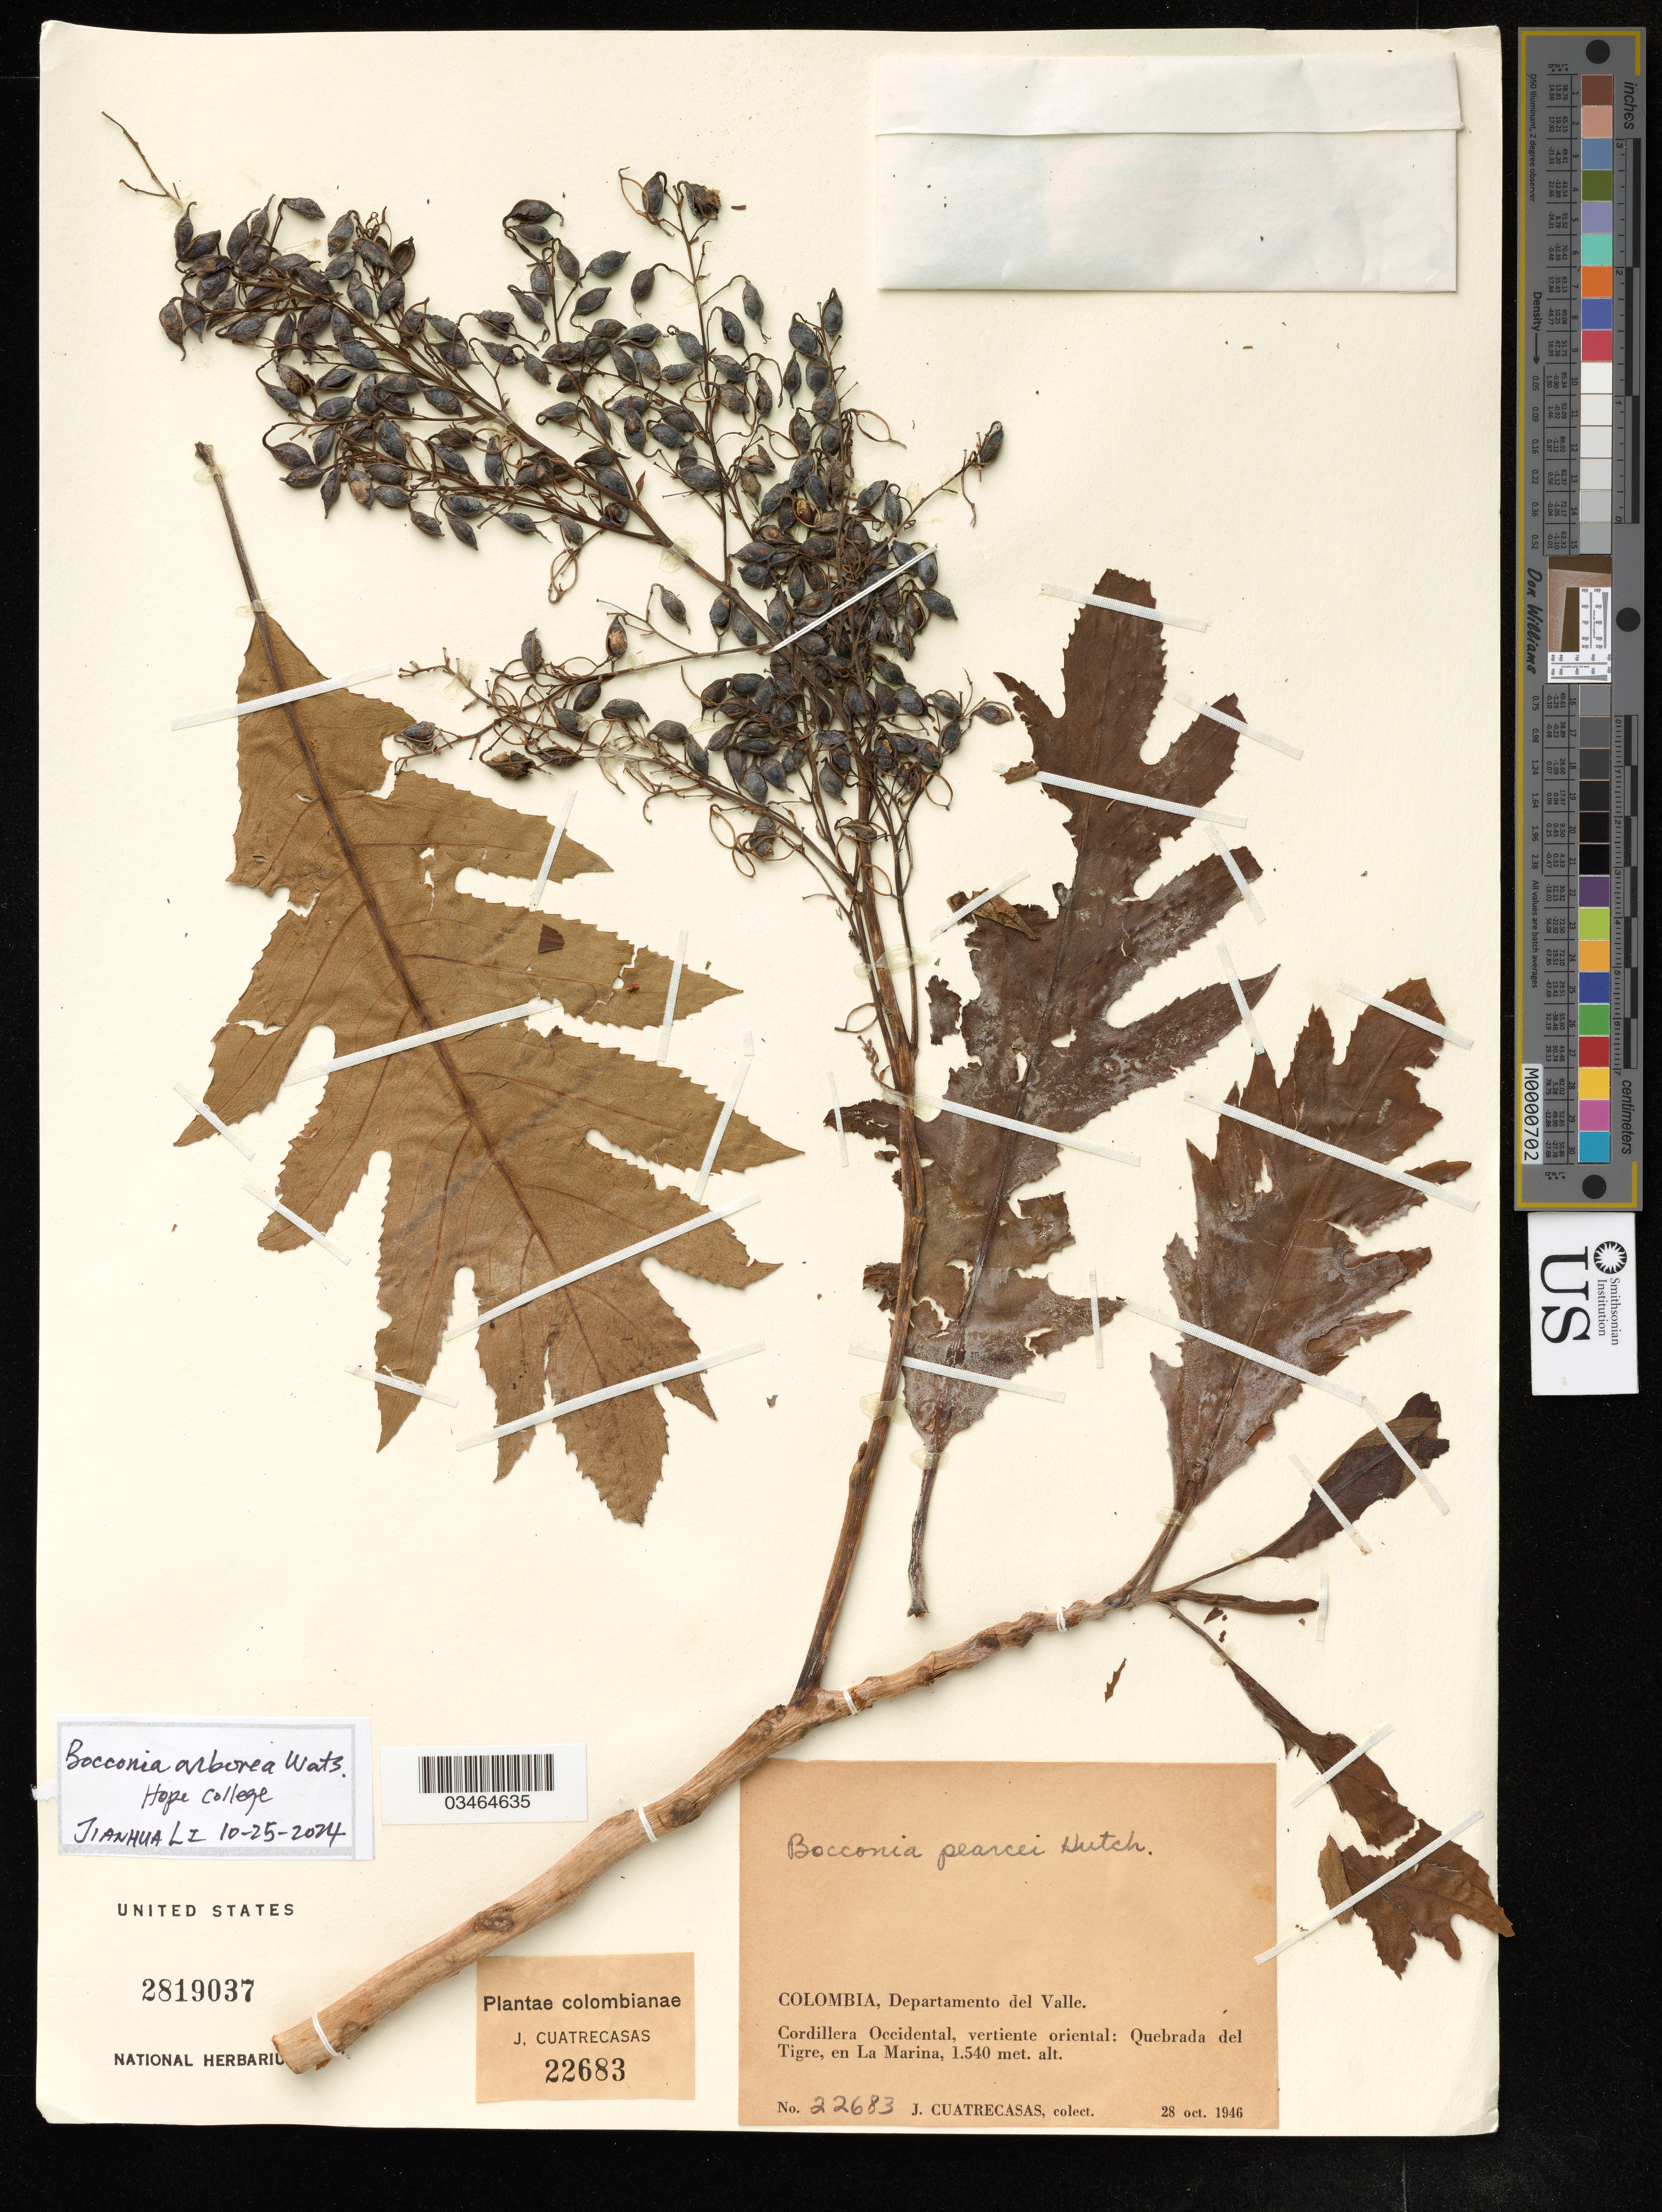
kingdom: Plantae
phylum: Tracheophyta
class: Magnoliopsida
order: Ranunculales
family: Papaveraceae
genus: Bocconia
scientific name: Bocconia arborea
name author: S. Watson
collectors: J. Cuatrecasas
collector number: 22683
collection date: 1946-10-28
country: Colombia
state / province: Valle del Cauca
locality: Departamento del Valle. Cordillera Occidental, vertiente oriental: Quebrada del Tigre, en La Marina,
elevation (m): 1.54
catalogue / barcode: US 2819037